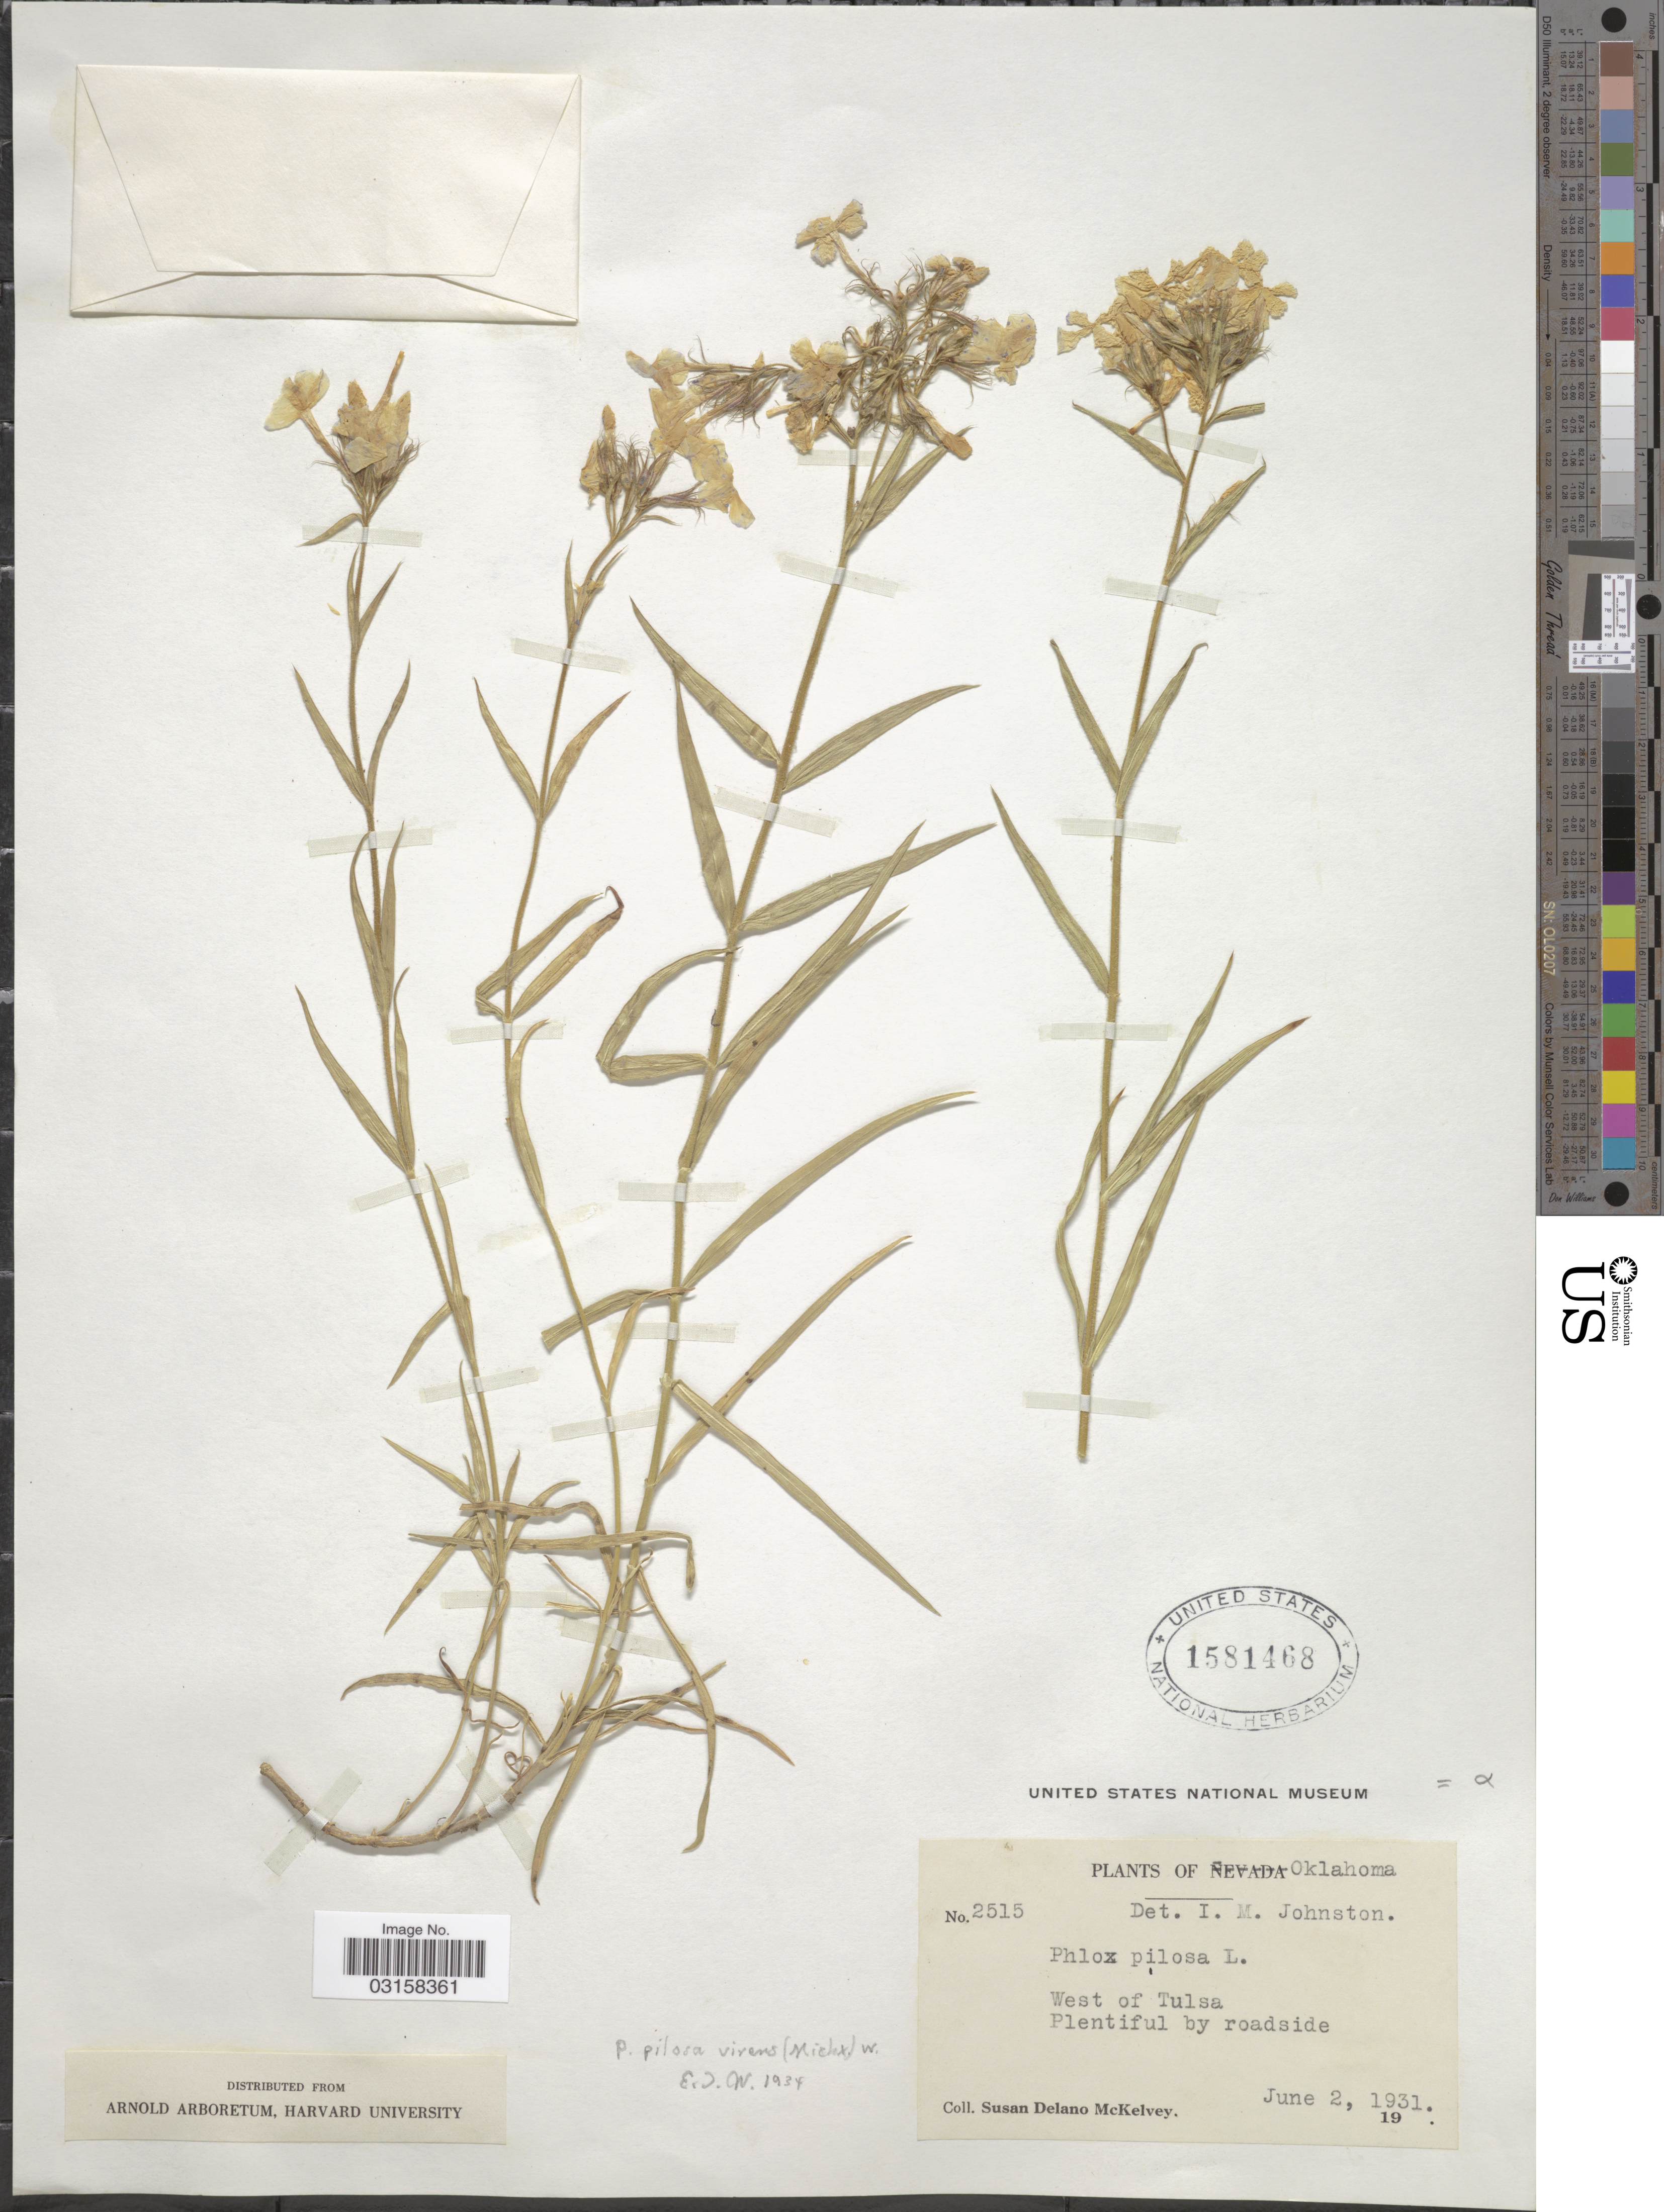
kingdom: Plantae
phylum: Tracheophyta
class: Magnoliopsida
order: Ericales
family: Polemoniaceae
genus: Phlox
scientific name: Phlox pilosa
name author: L.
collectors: S. A. McKelvey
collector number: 2515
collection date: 1931-06-02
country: United States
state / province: Oklahoma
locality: West of Tulsa. Plentiful by roadside.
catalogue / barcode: US 1581468